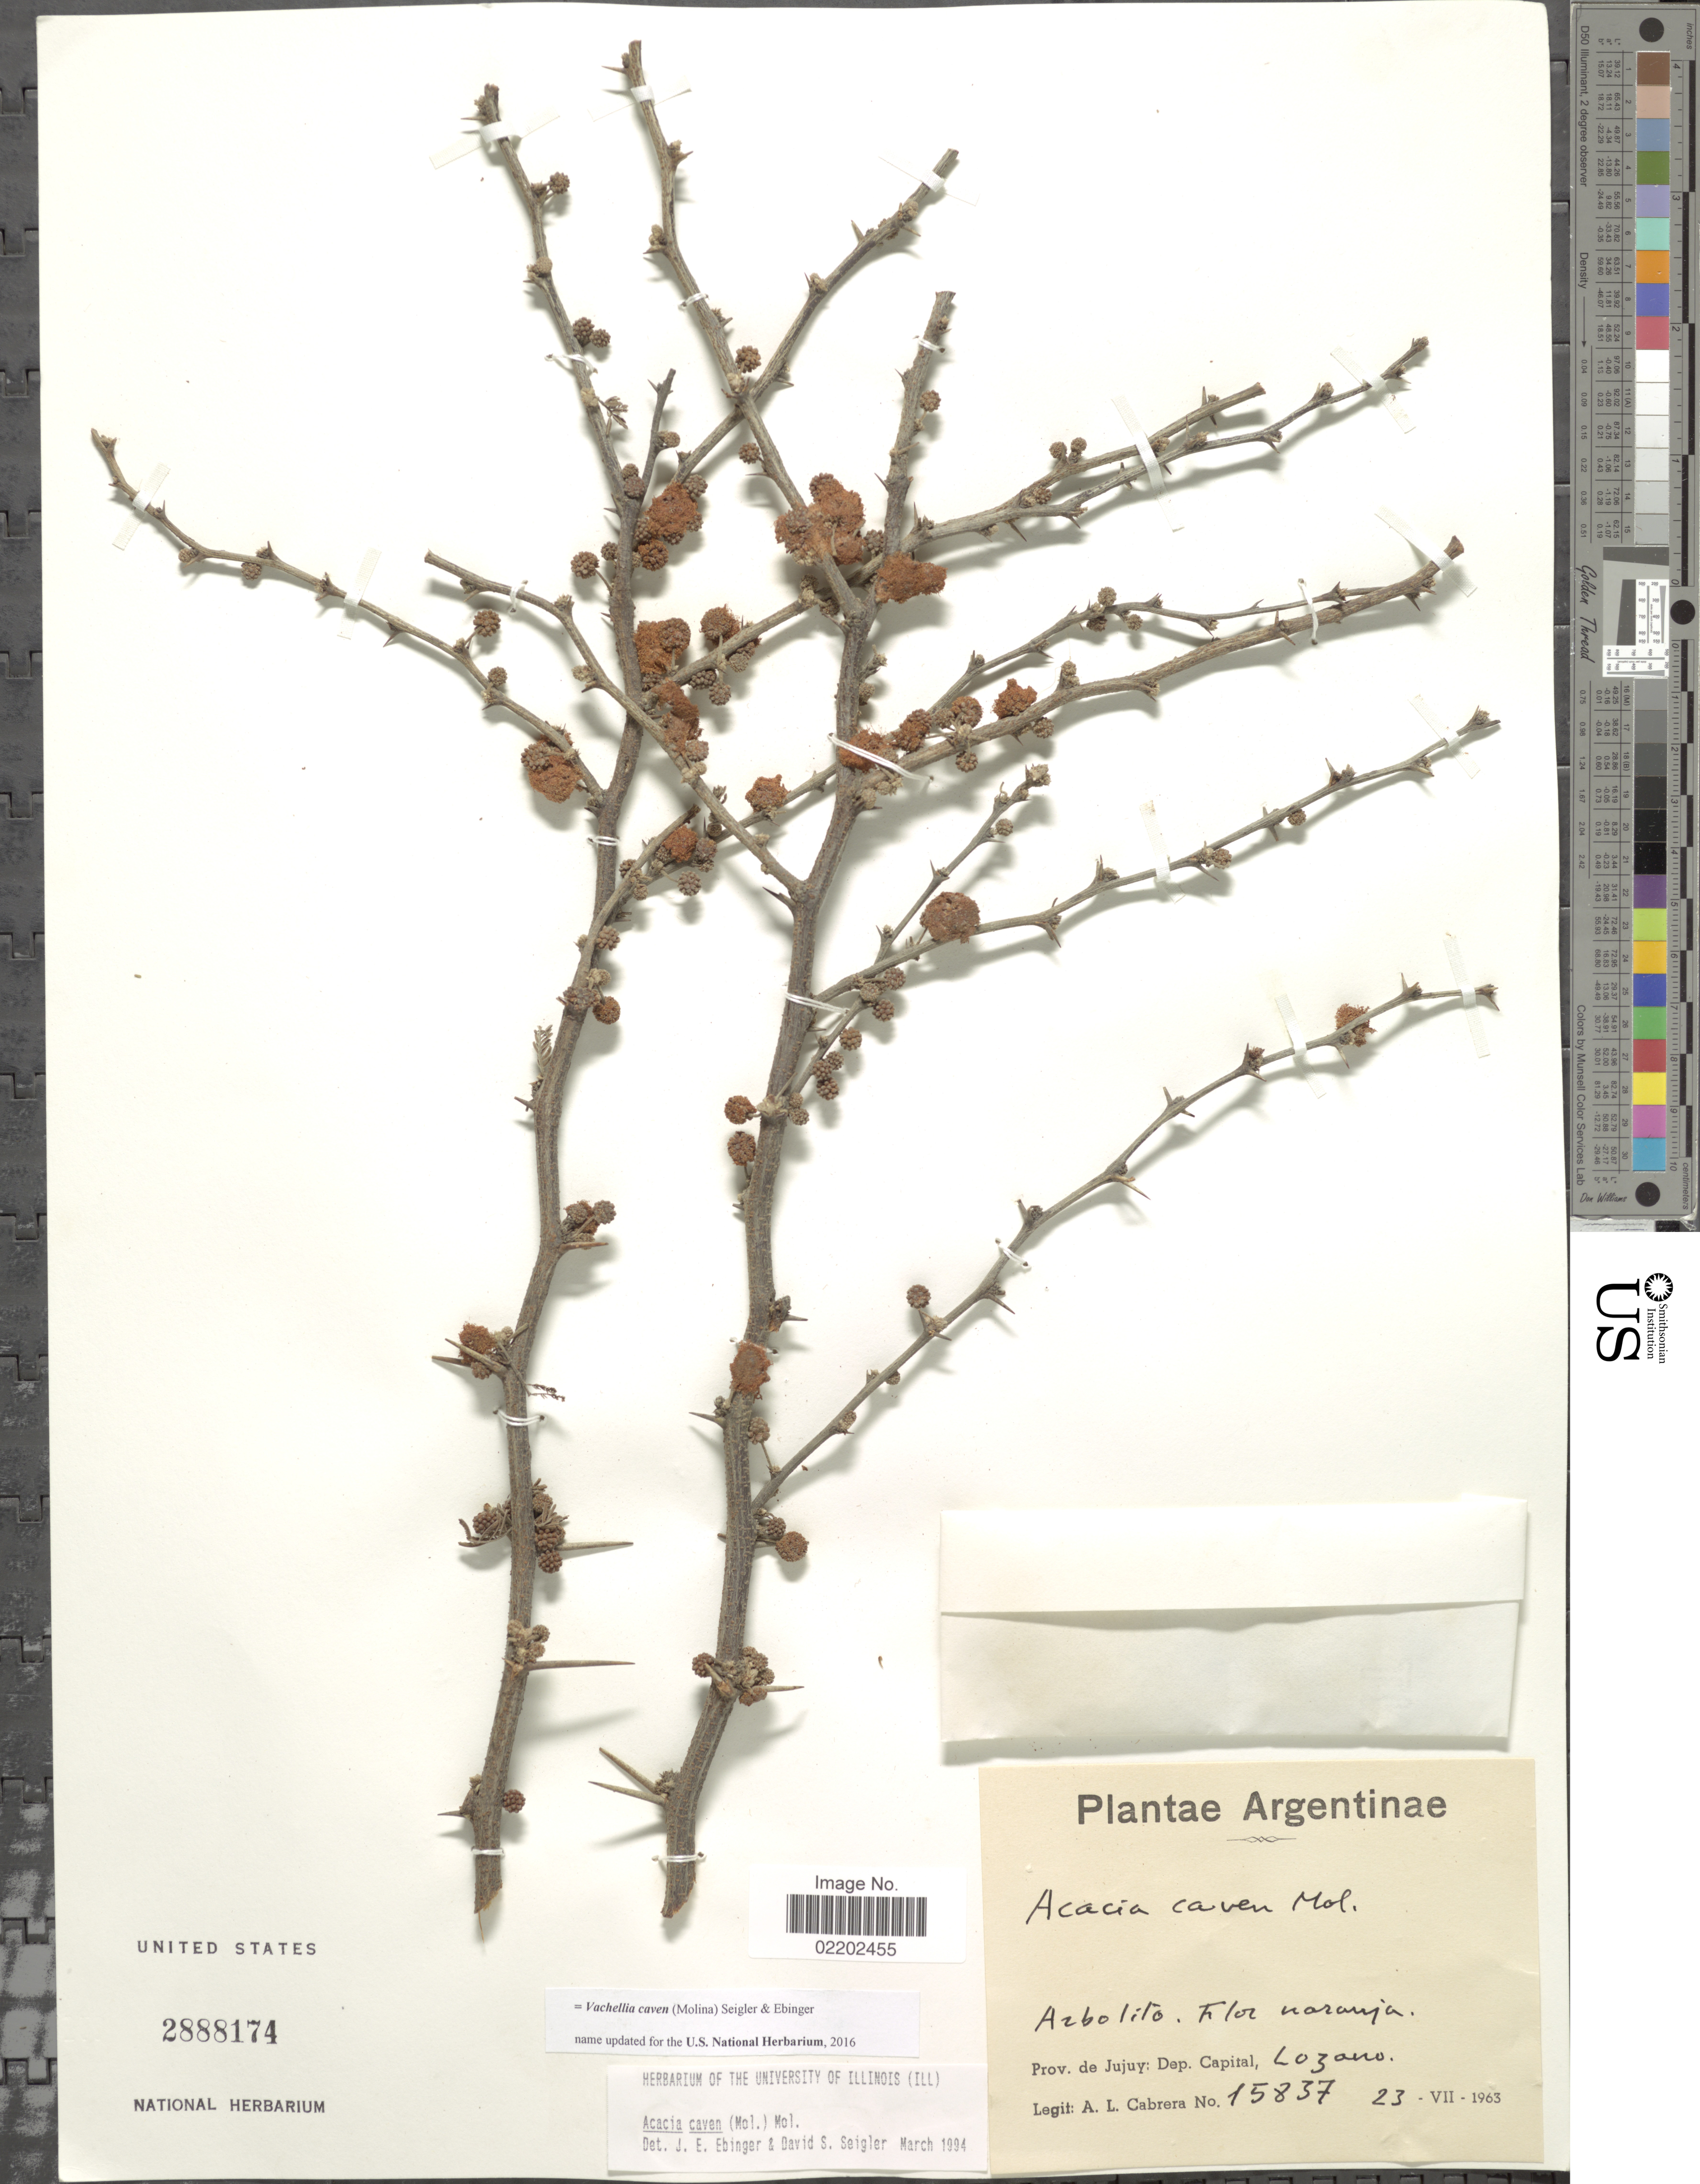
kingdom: Plantae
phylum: Tracheophyta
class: Magnoliopsida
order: Fabales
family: Fabaceae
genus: Vachellia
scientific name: Vachellia caven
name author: (Molina) Seigler & Ebinger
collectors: A. L. Cabrera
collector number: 15837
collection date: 1963-07-23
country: Argentina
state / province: Jujuy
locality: Dep. Capital, Lozano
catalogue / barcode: US 2888174